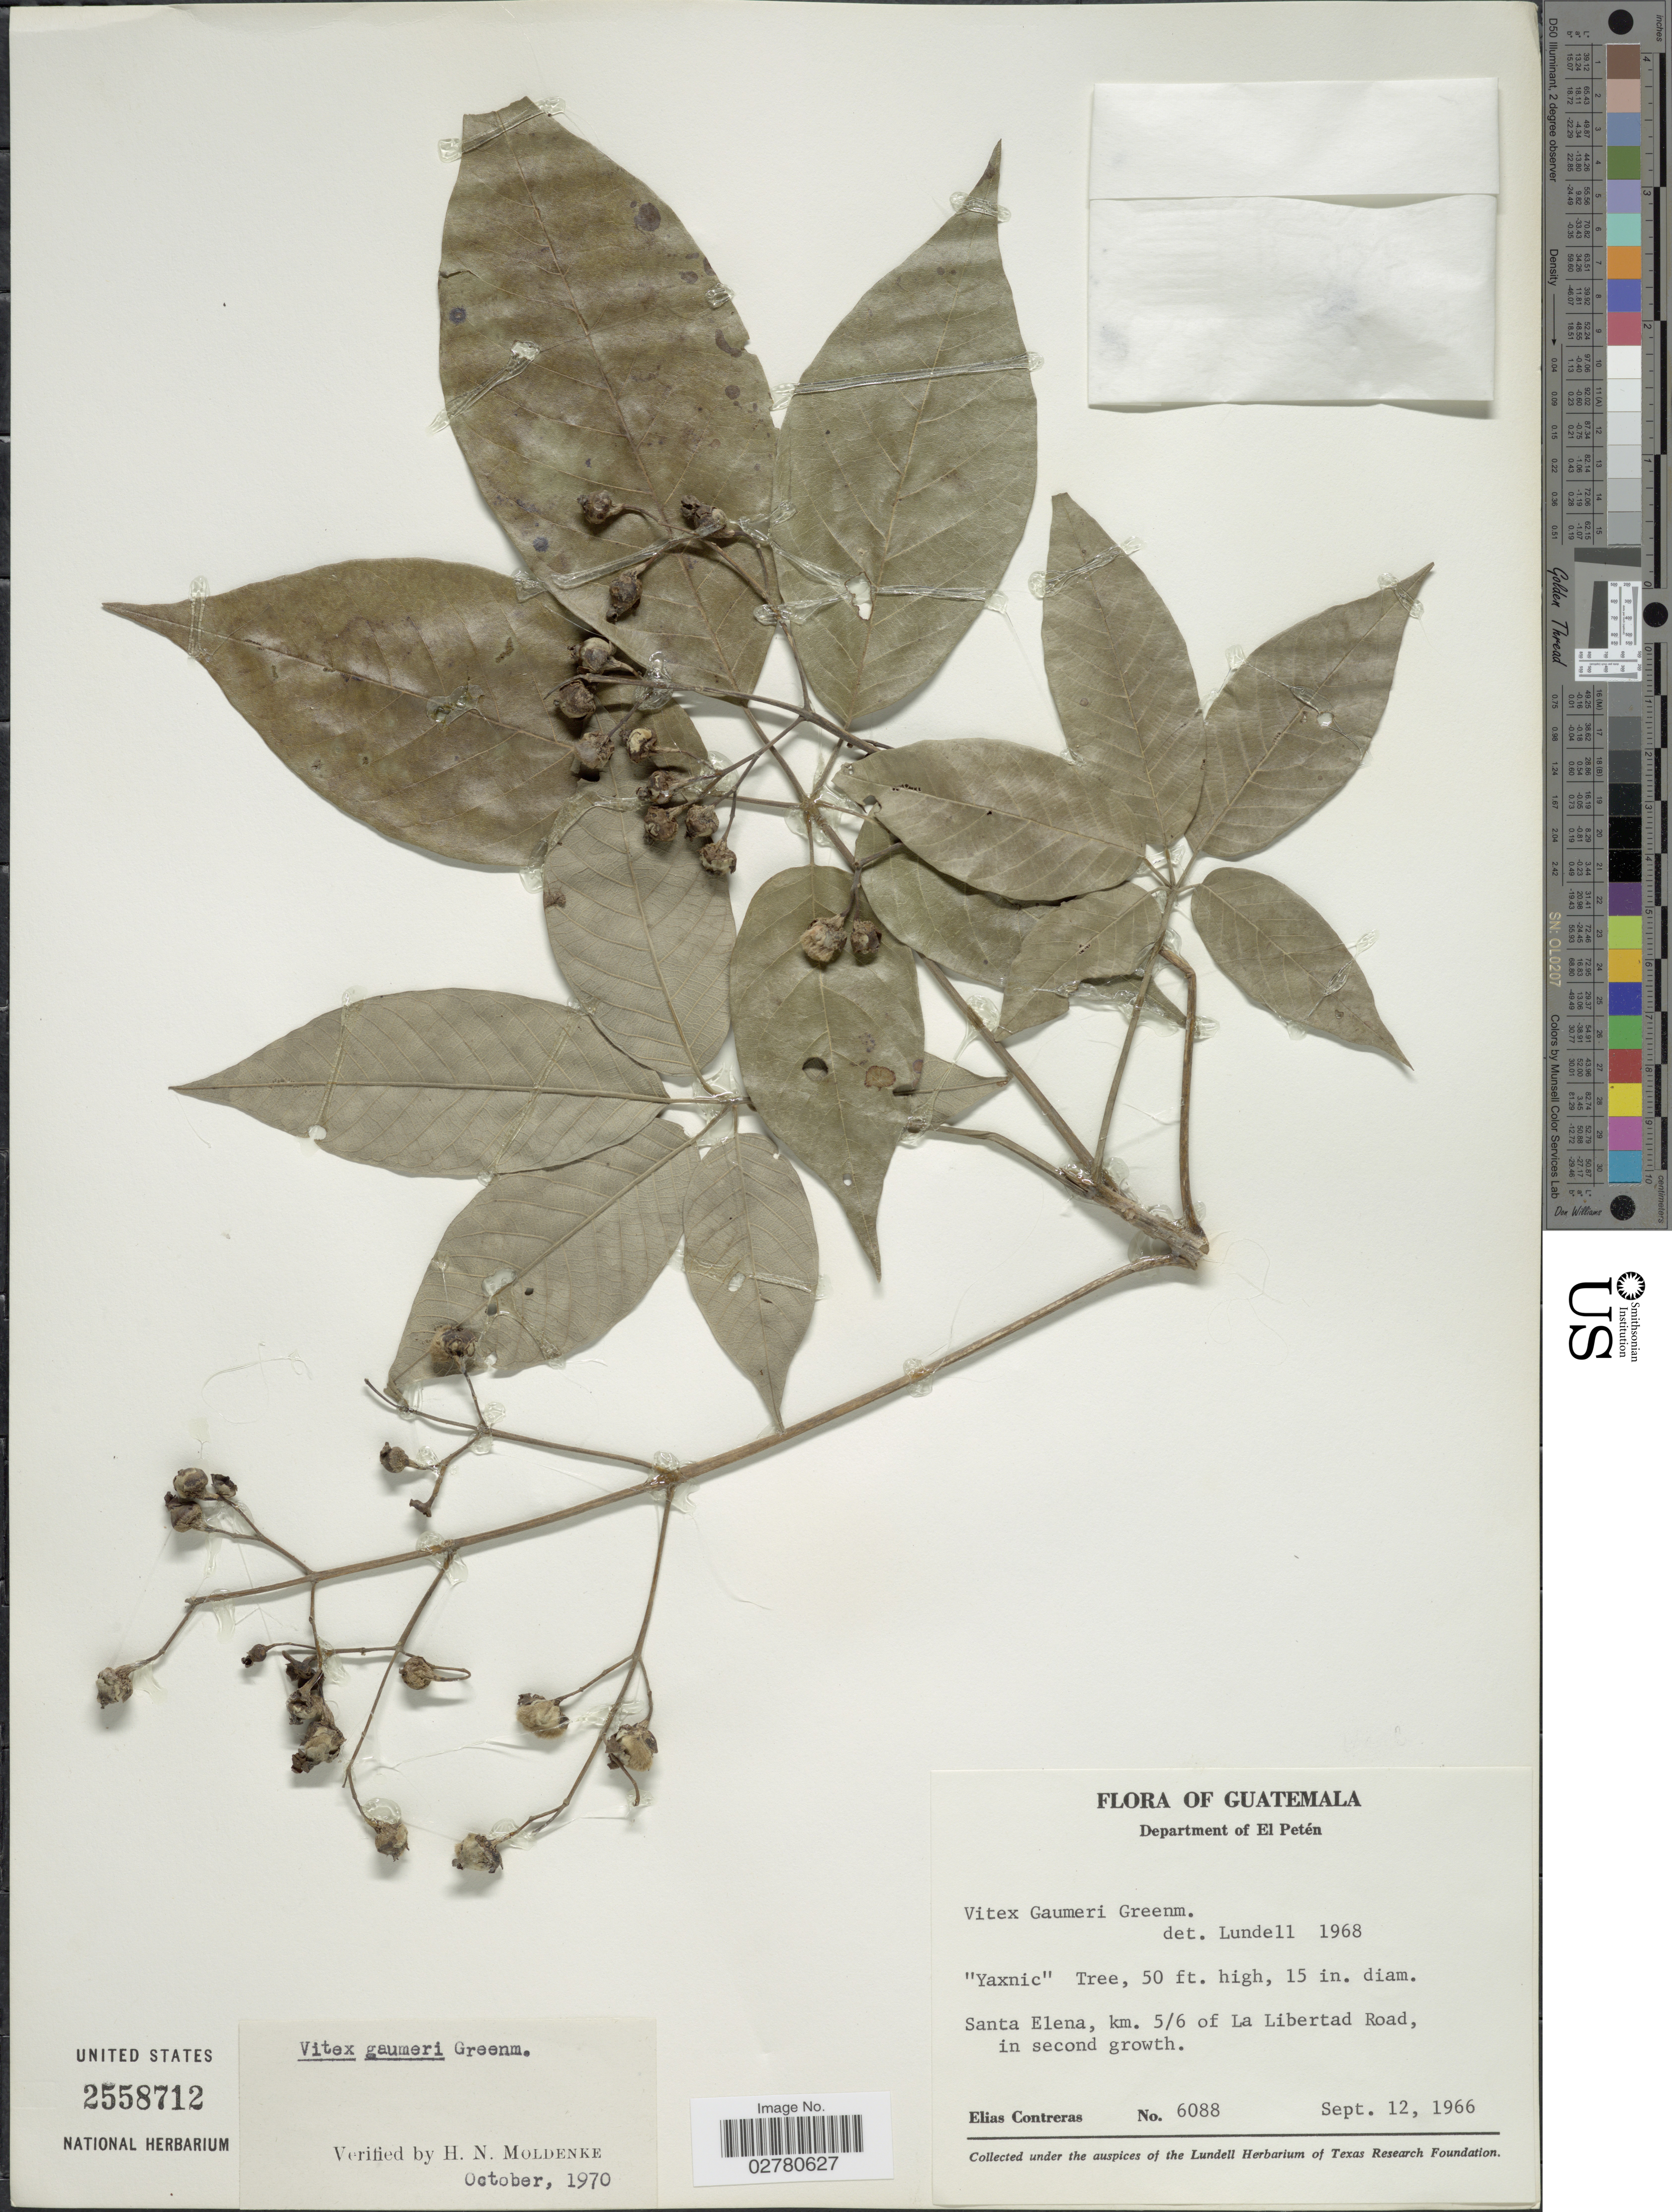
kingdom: Plantae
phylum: Tracheophyta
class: Magnoliopsida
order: Lamiales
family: Lamiaceae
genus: Vitex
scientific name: Vitex gaumeri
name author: Greenm.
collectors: E. Contreras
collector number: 6088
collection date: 1966-09-12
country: Guatemala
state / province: El Petén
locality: Department of Petén. Santa Elena, km. 5/6 of La Libertad Road.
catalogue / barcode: US 2558712